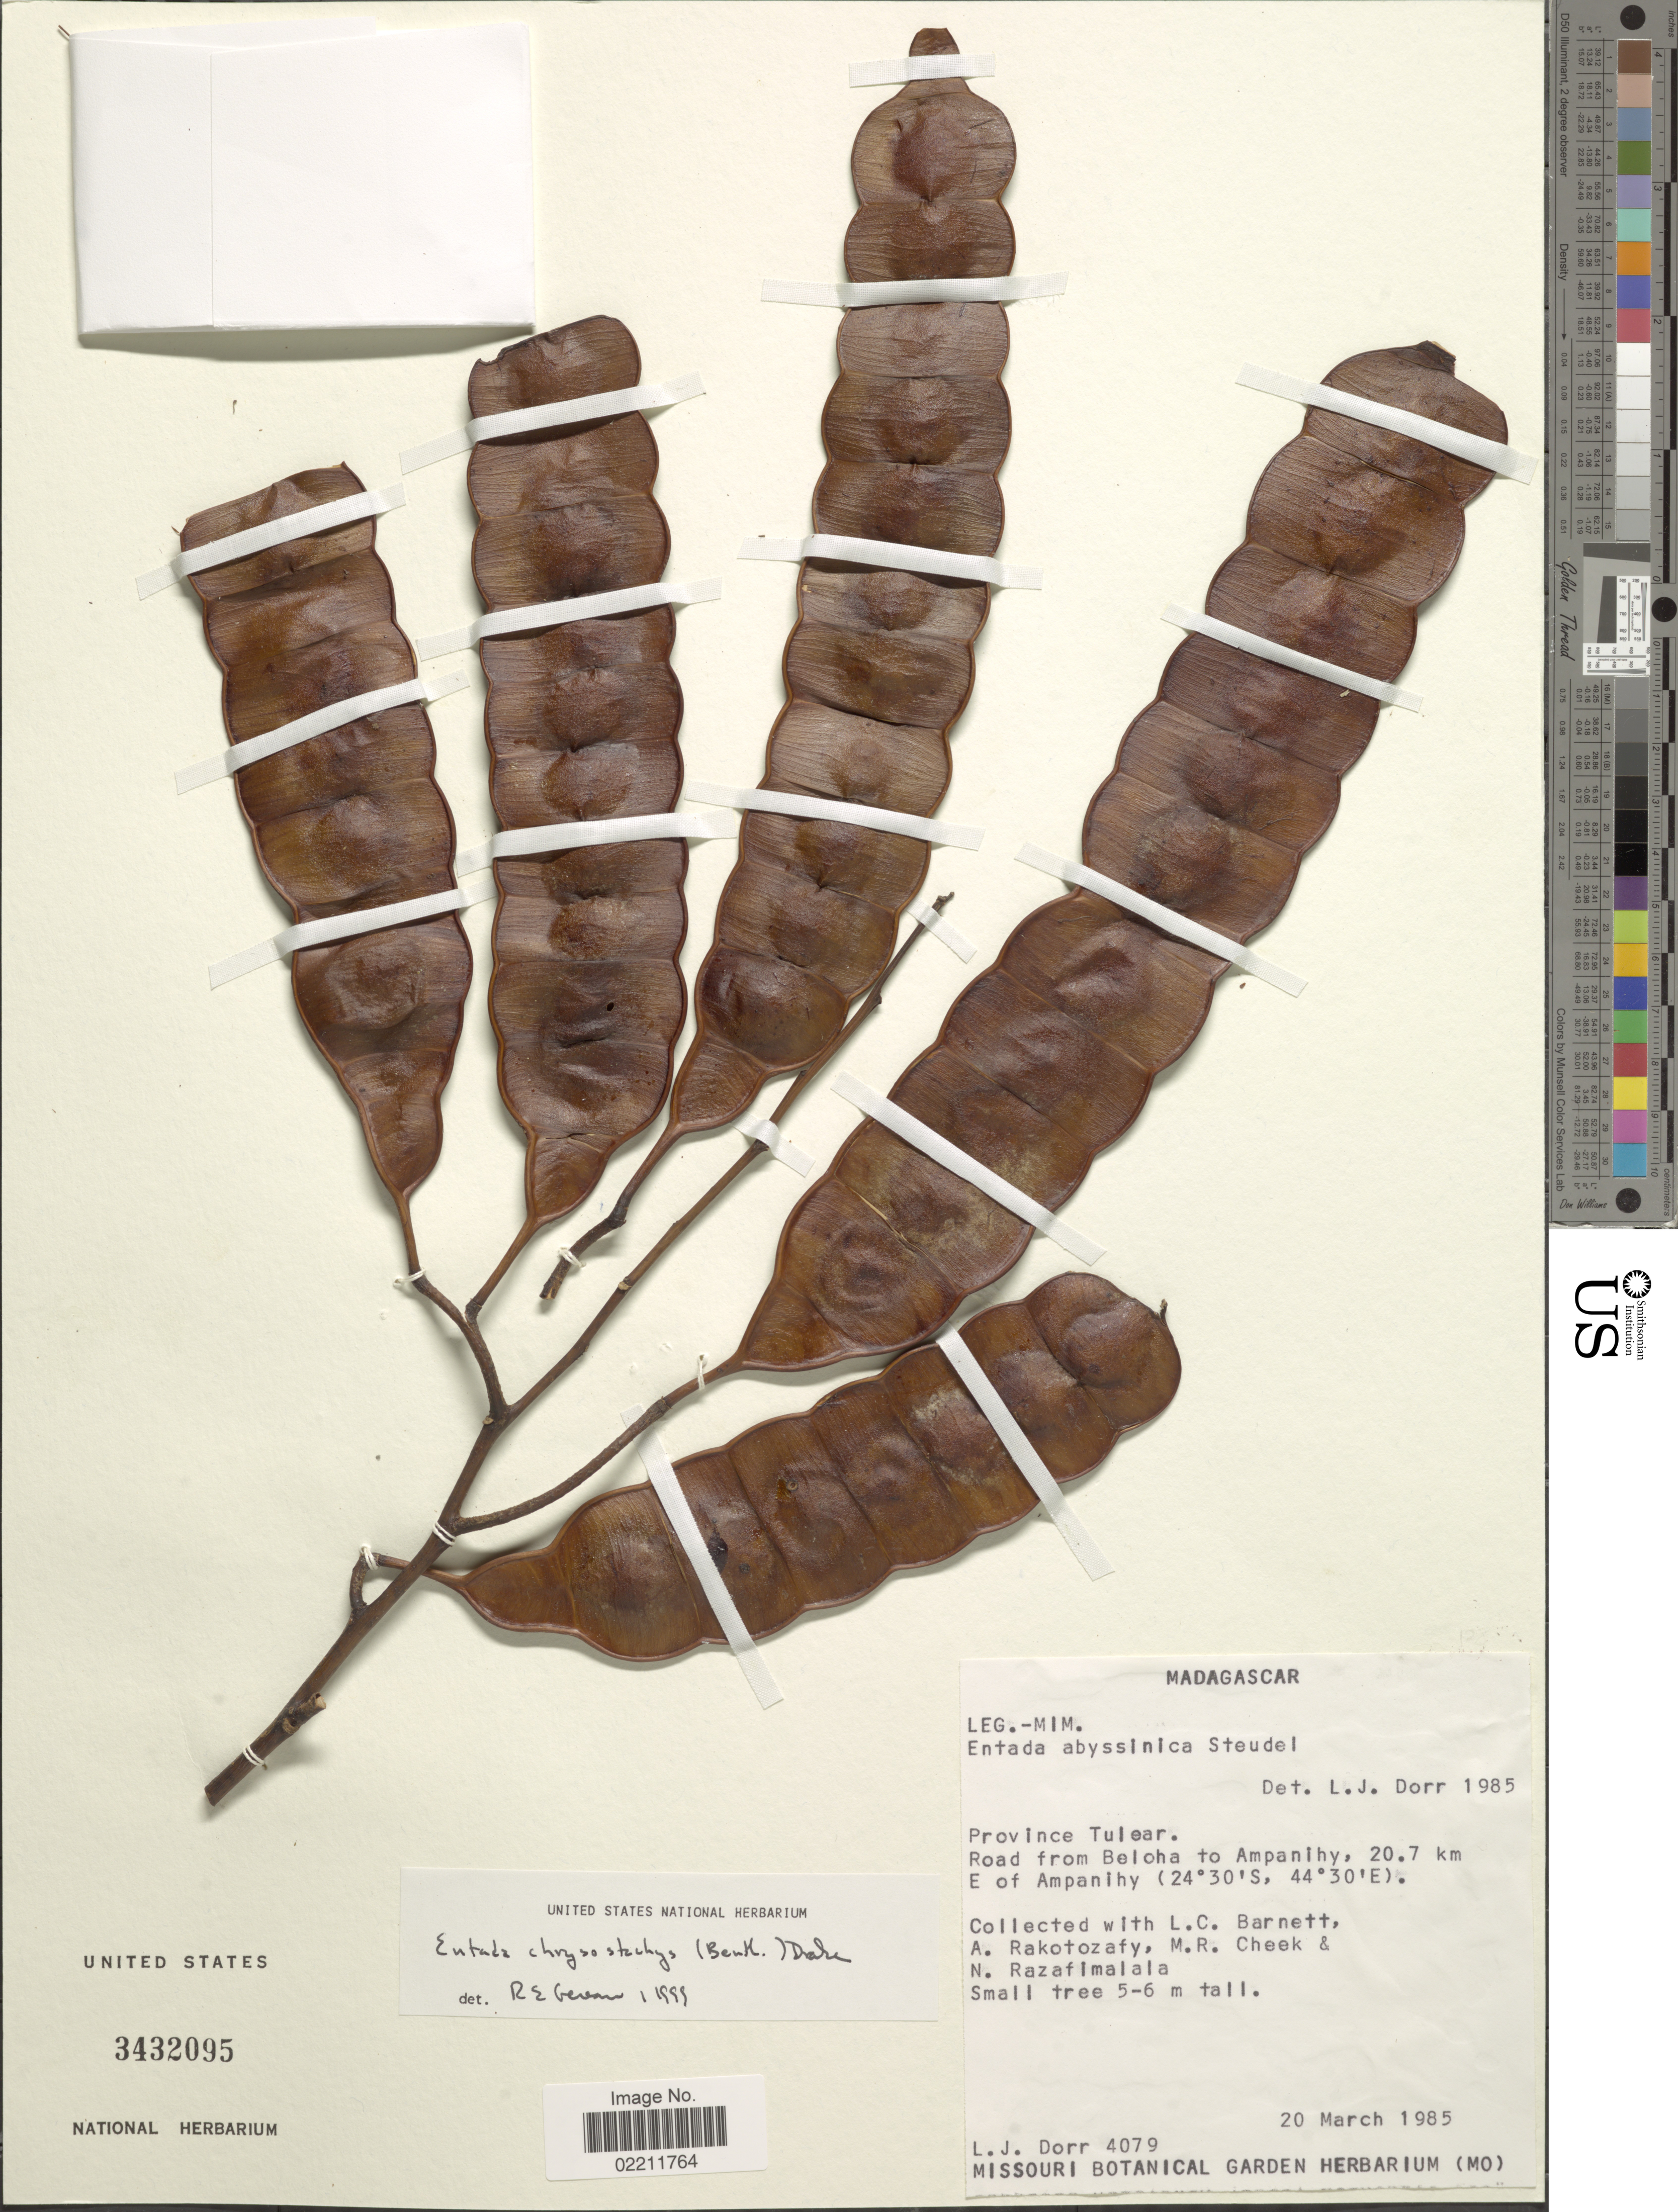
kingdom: Plantae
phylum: Tracheophyta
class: Magnoliopsida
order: Fabales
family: Fabaceae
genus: Entada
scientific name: Entada chrysostachys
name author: Drake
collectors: L. J. Dorr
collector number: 4079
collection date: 1985-03-20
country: Madagascar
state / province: Atsimo-Andrefana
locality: Province Tulear, Road from Belhoha to Ampanihy, 20.7 km E of Ampanihy.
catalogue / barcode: US 3432095